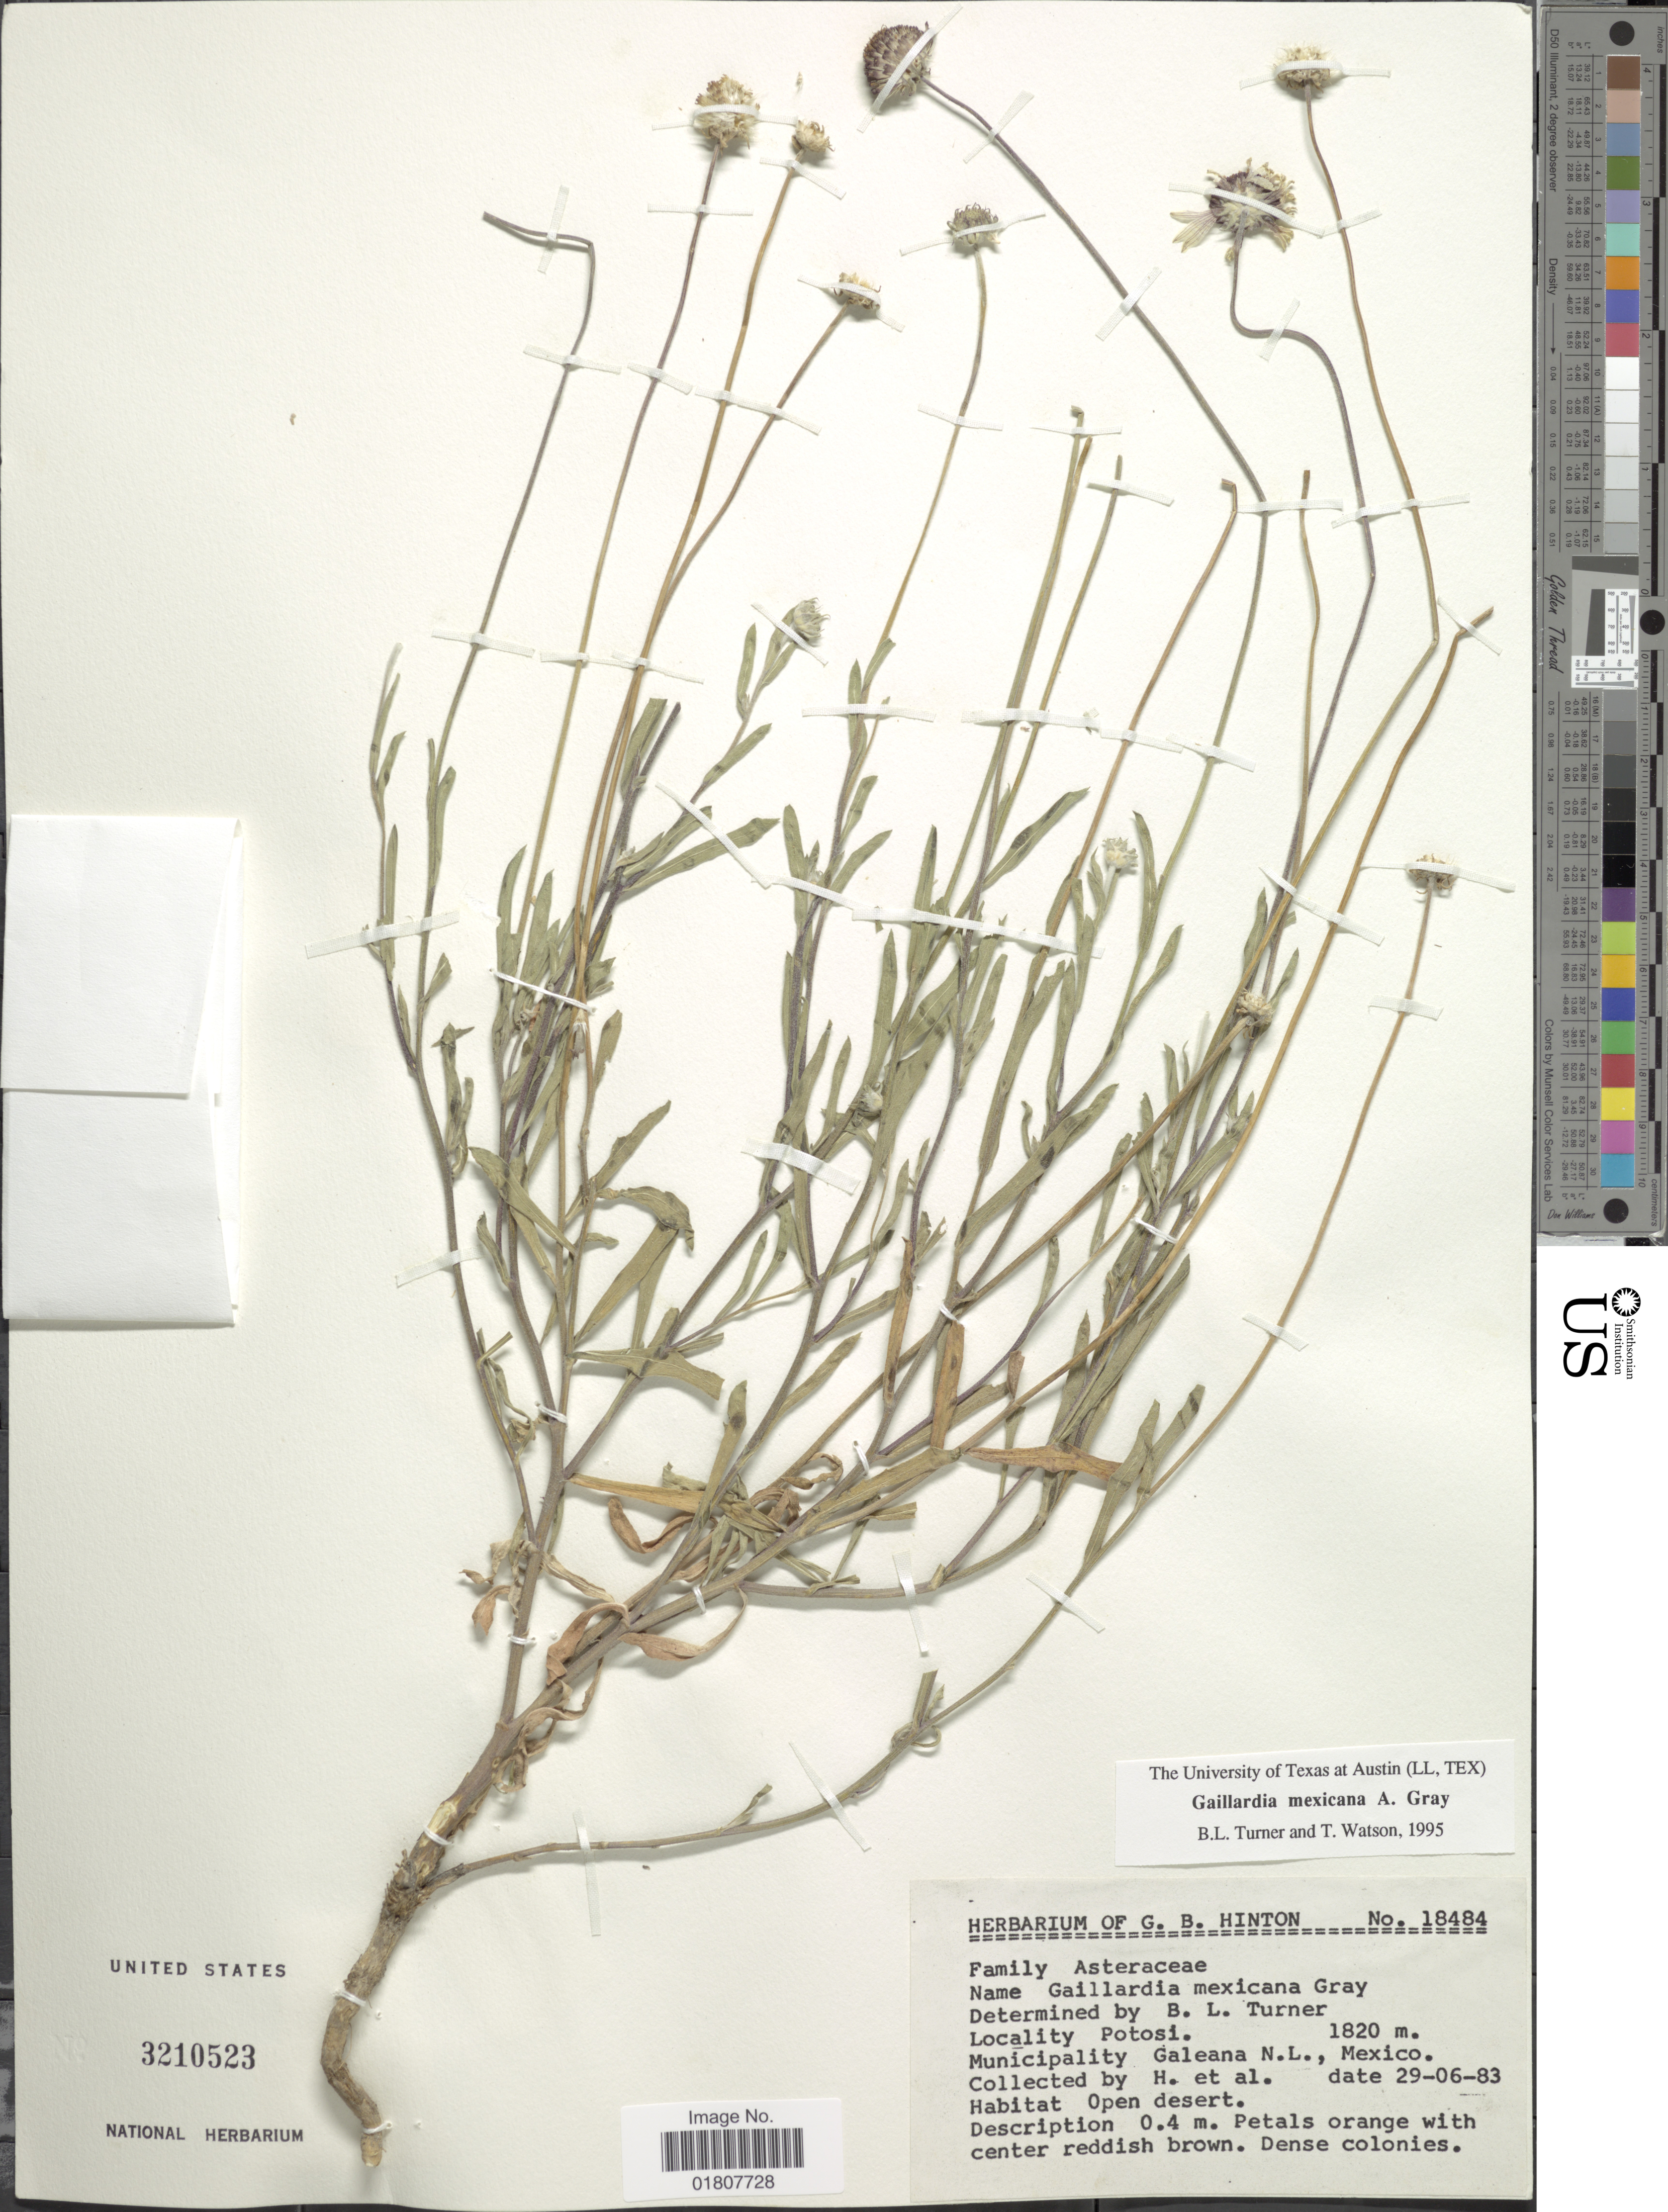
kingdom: Plantae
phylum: Tracheophyta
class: Magnoliopsida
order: Asterales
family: Asteraceae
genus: Gaillardia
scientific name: Gaillardia mexicana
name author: A. Gray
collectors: G. B. Hinton & et al.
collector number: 18484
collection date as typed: Transcribed d/m/y: 29/6/83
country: Mexico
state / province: Nuevo León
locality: Potosi. Galeana N.L., Mexico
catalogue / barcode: US 3210523